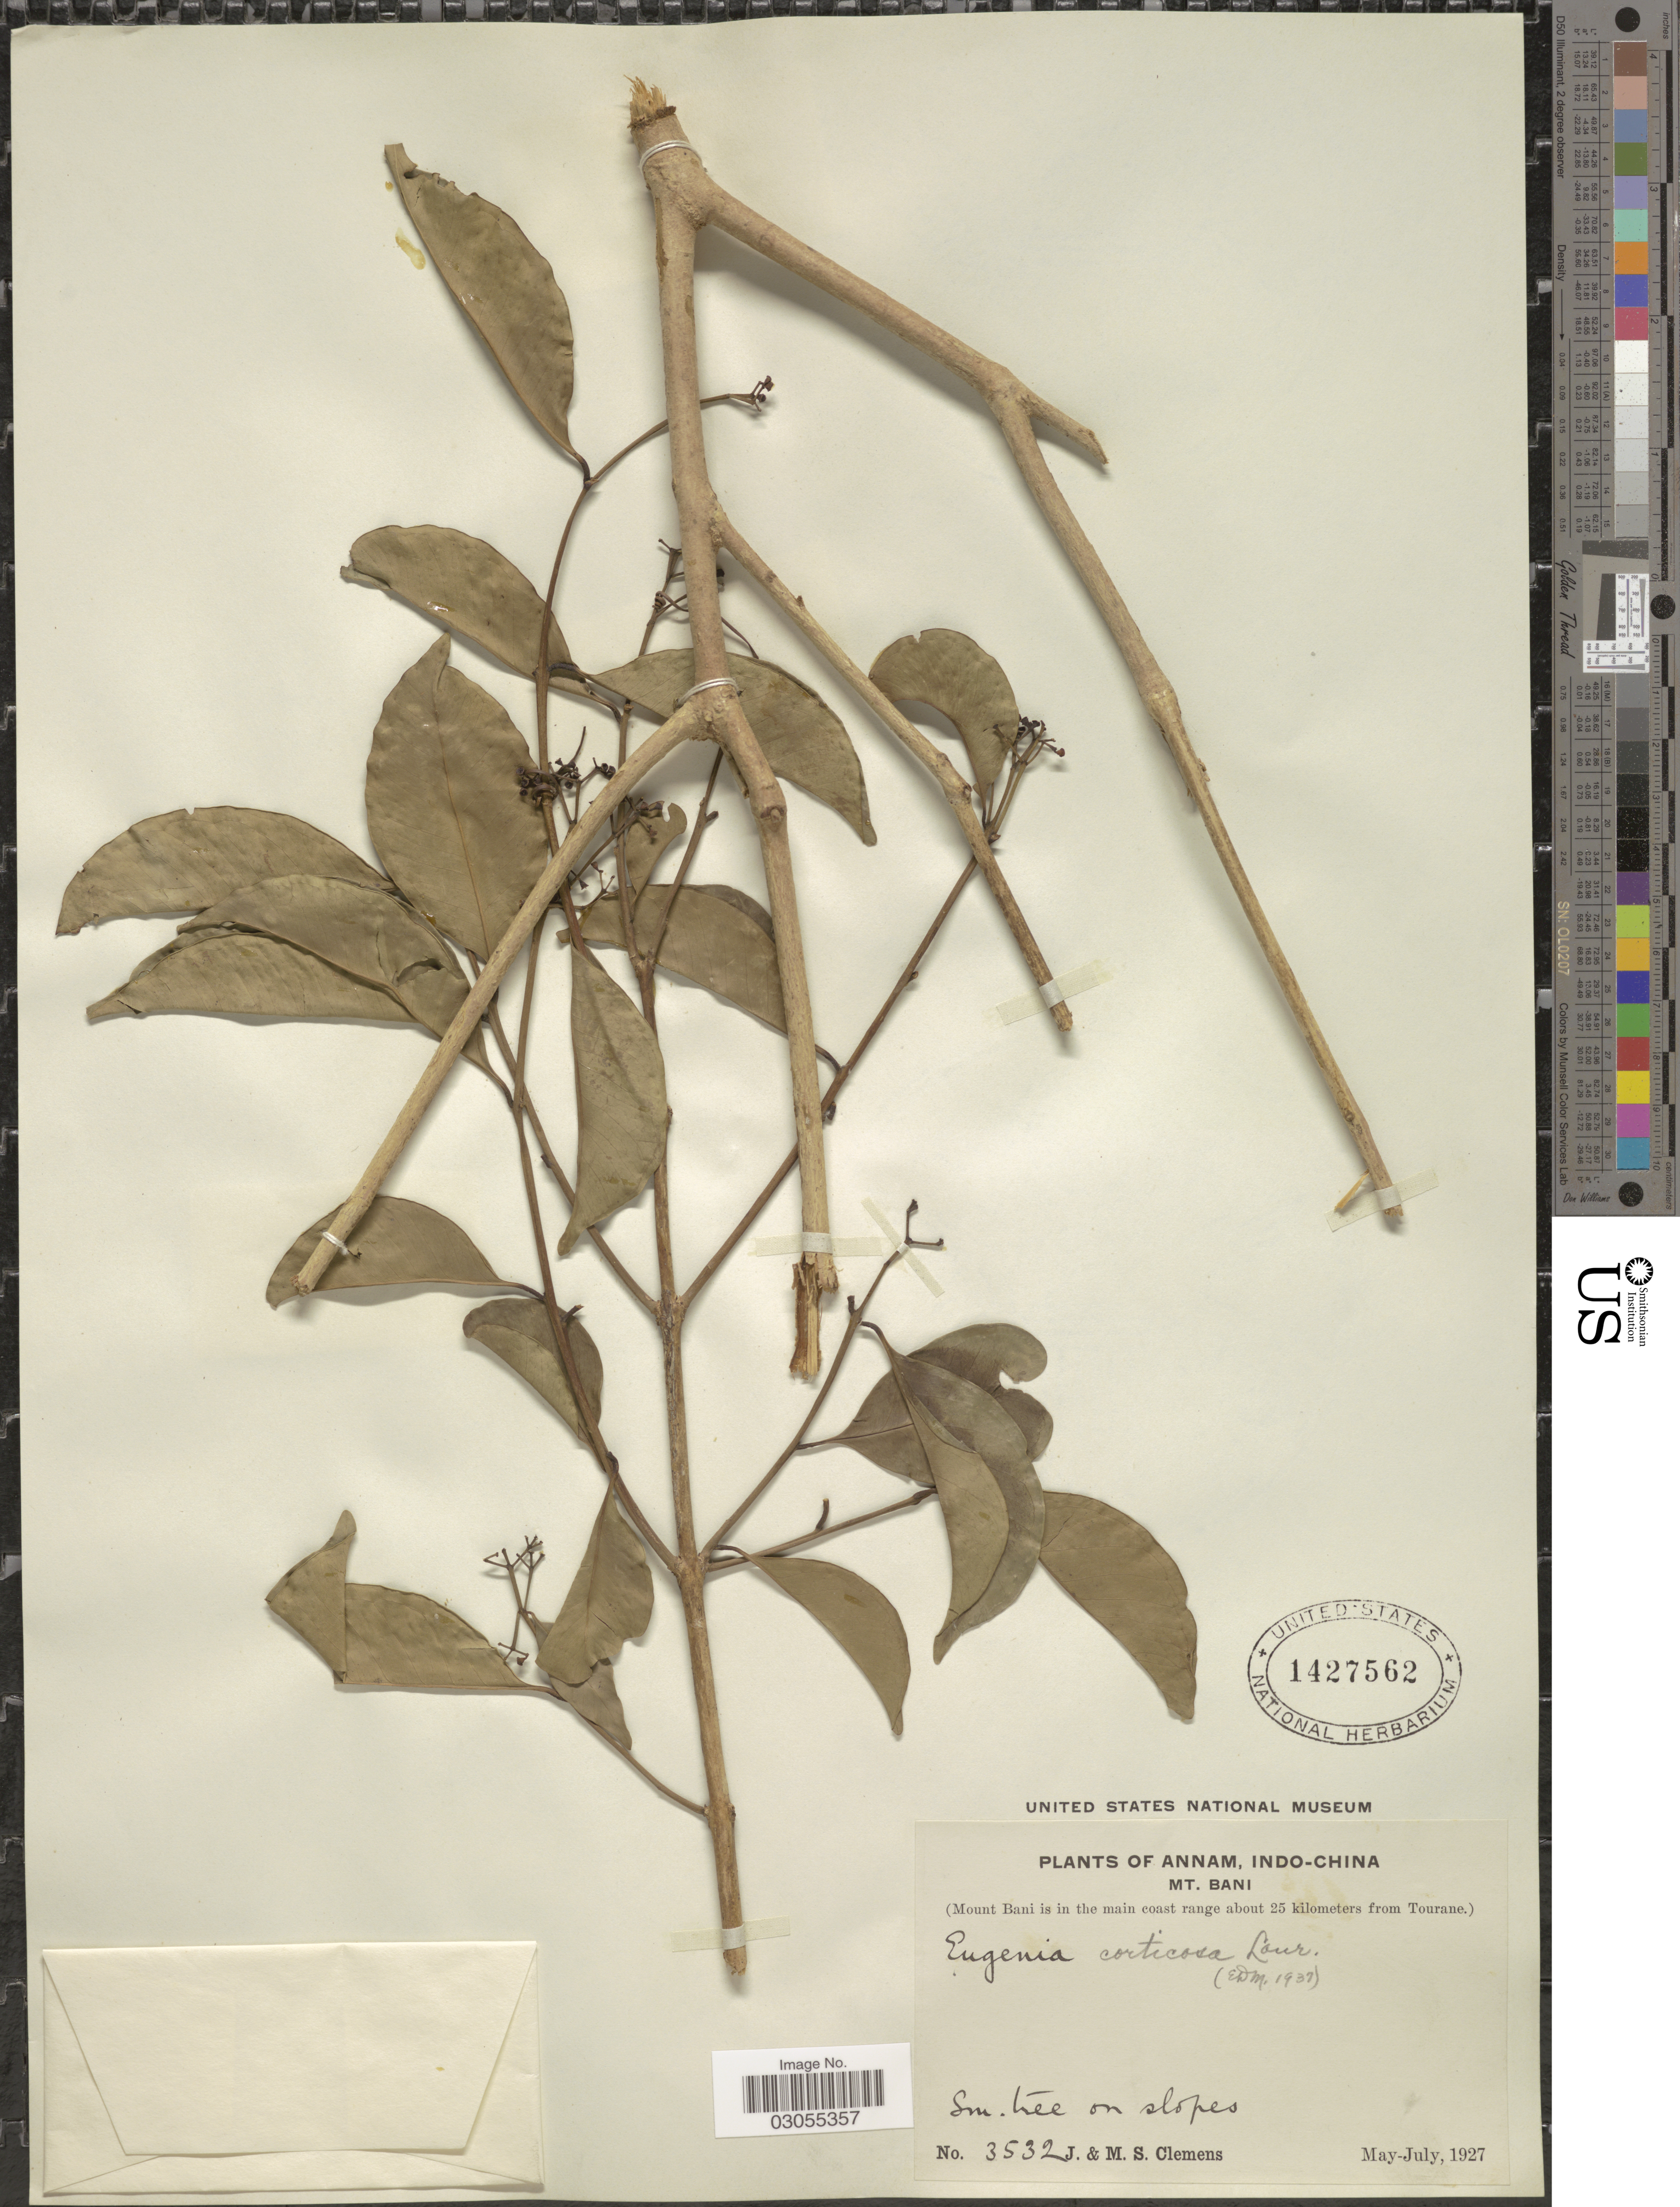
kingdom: Plantae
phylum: Tracheophyta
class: Magnoliopsida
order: Myrtales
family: Myrtaceae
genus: Syzygium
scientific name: Syzygium corticosum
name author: (Lour.) Merr. & L.M. Perry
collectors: J. Clemens & M. S. Clemens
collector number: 3532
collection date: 1927-05/1927-07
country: Vietnam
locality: Indo-China. Mt. Bani. (Mount Bani is in the main coast range about 25 kilomters from Tourane).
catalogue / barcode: US 1427562